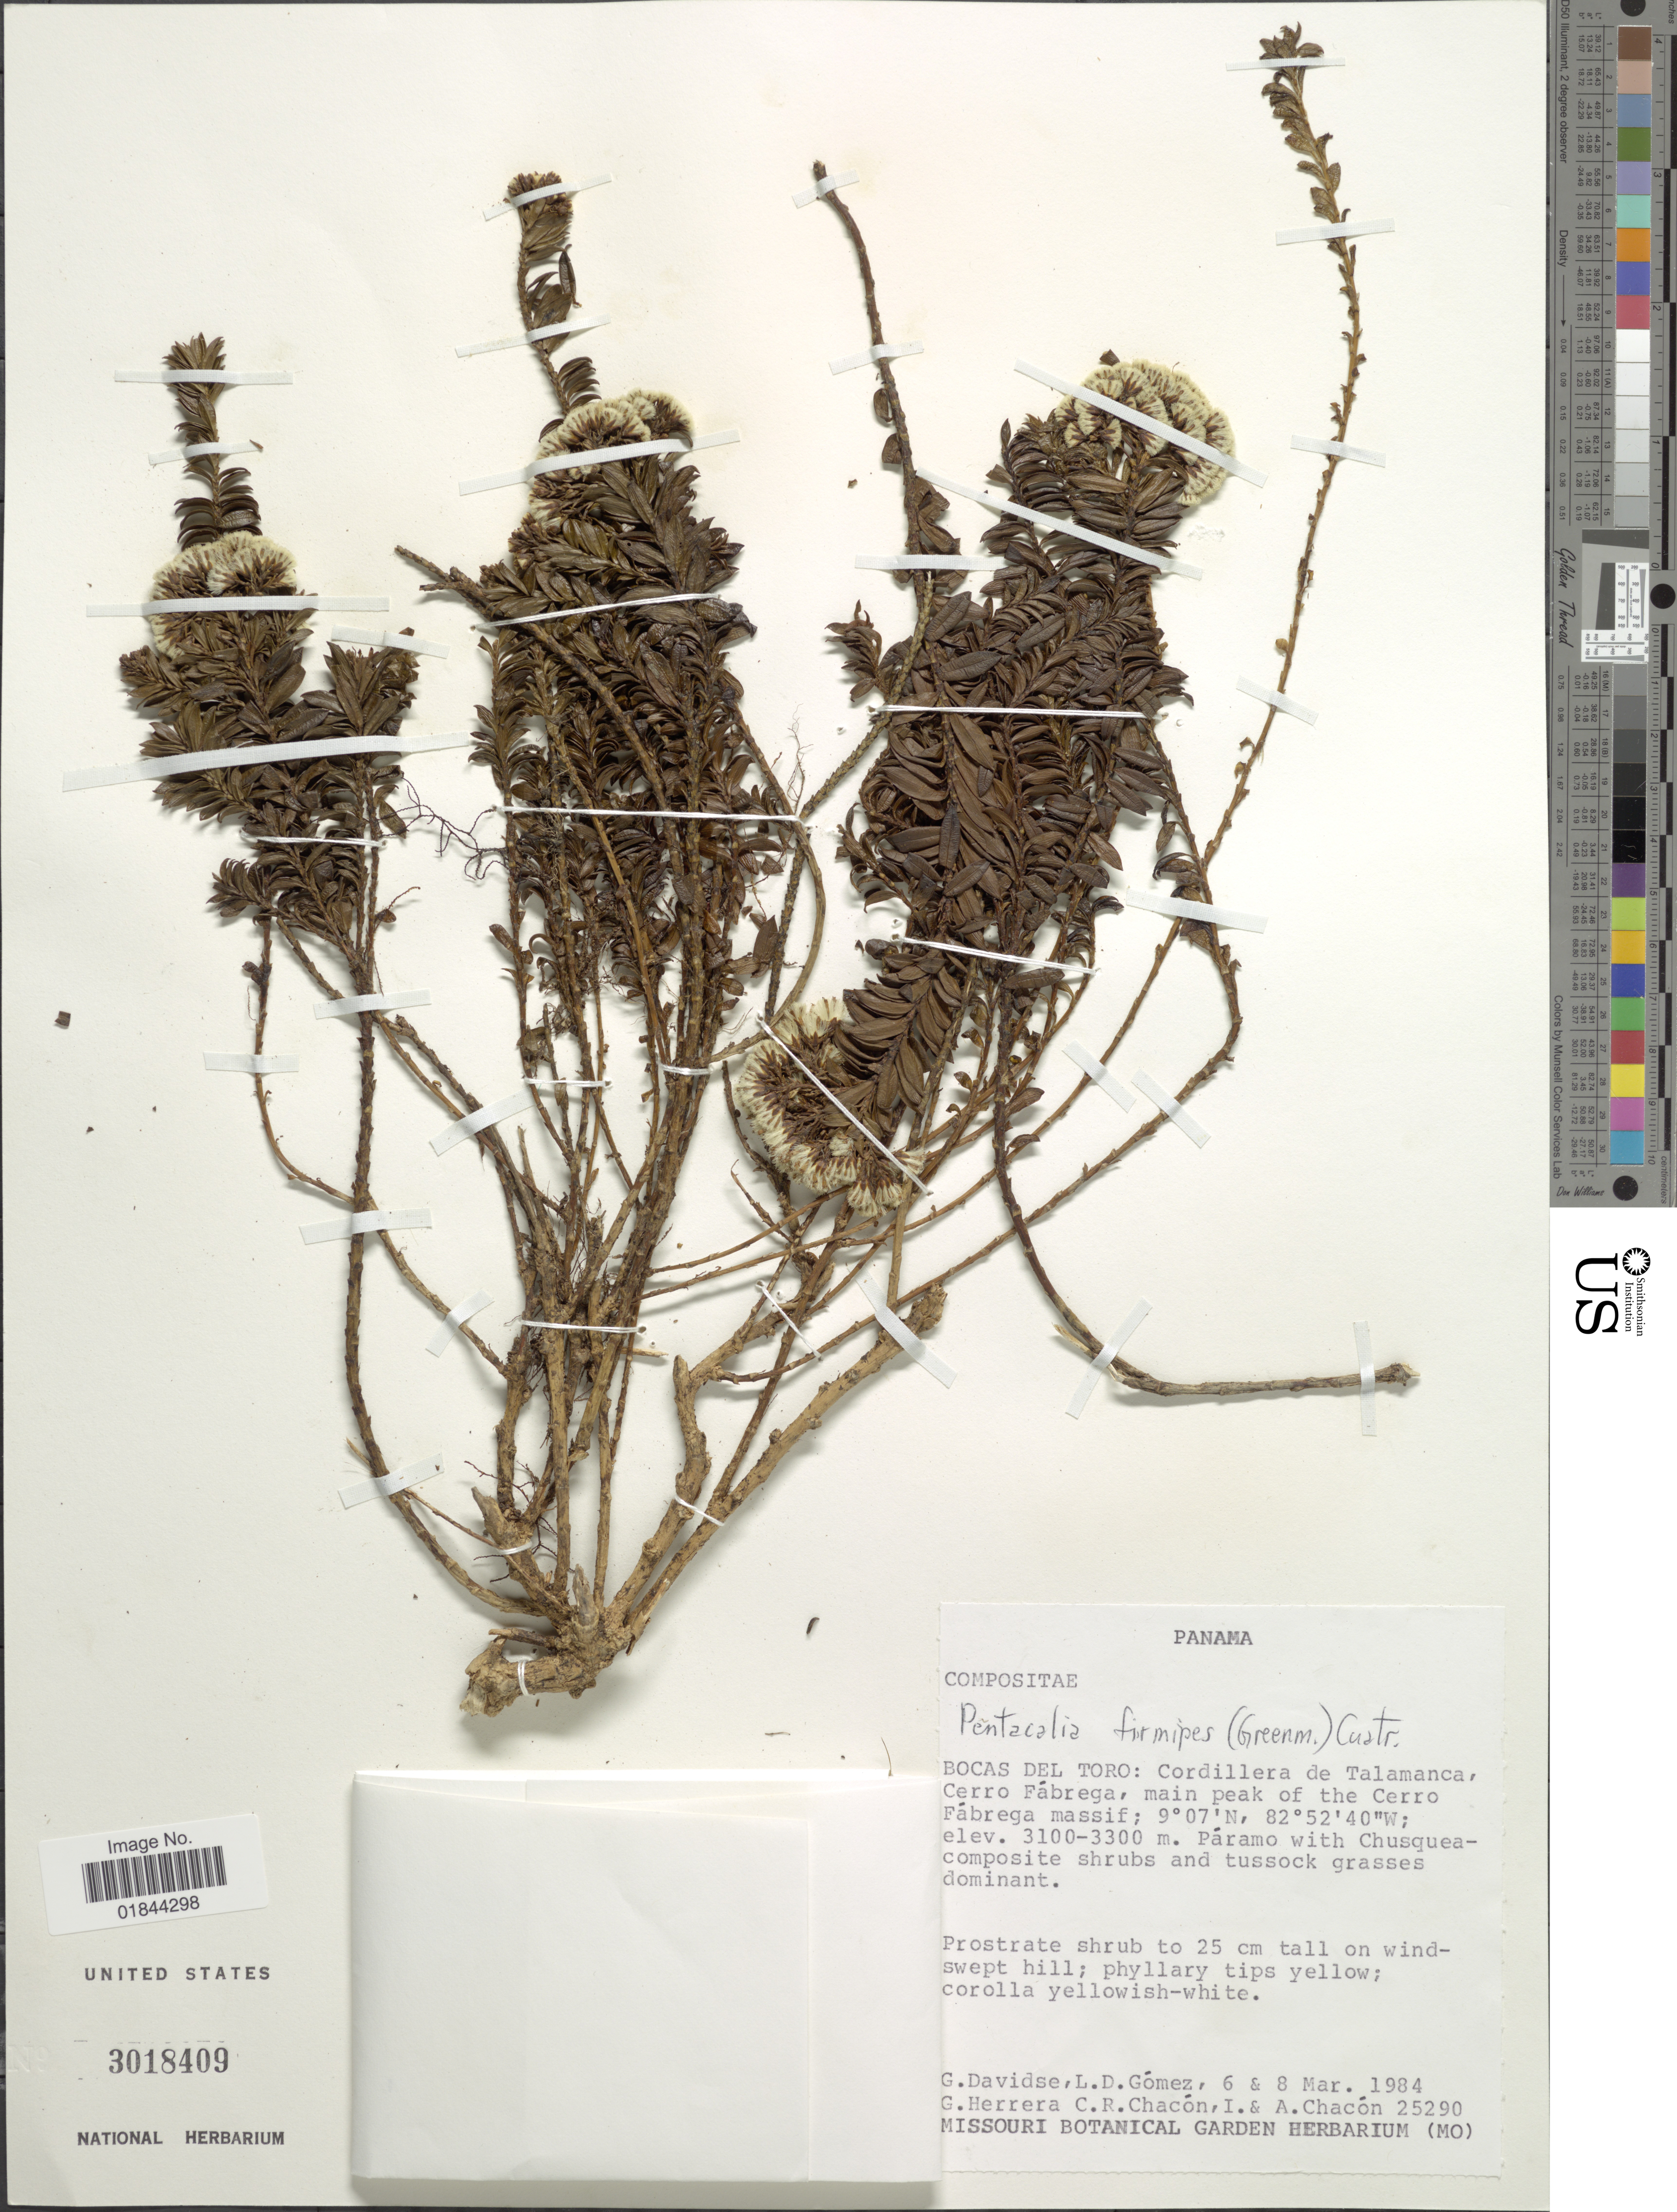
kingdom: Plantae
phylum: Tracheophyta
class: Magnoliopsida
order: Asterales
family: Asteraceae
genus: Pentacalia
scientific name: Pentacalia firmipes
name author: (Greenm.) Cuatrec.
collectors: G. Davidse, L. Gomez, G. Herrera, C. Chacon & et al.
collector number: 25290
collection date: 1984-03-06/1984-03-08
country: Panama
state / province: Bocas del Toro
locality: Cordillera de Talamanca, Cerro Fabrega, main peak of the Cerro Fabrega massif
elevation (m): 3100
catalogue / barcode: US 3018409